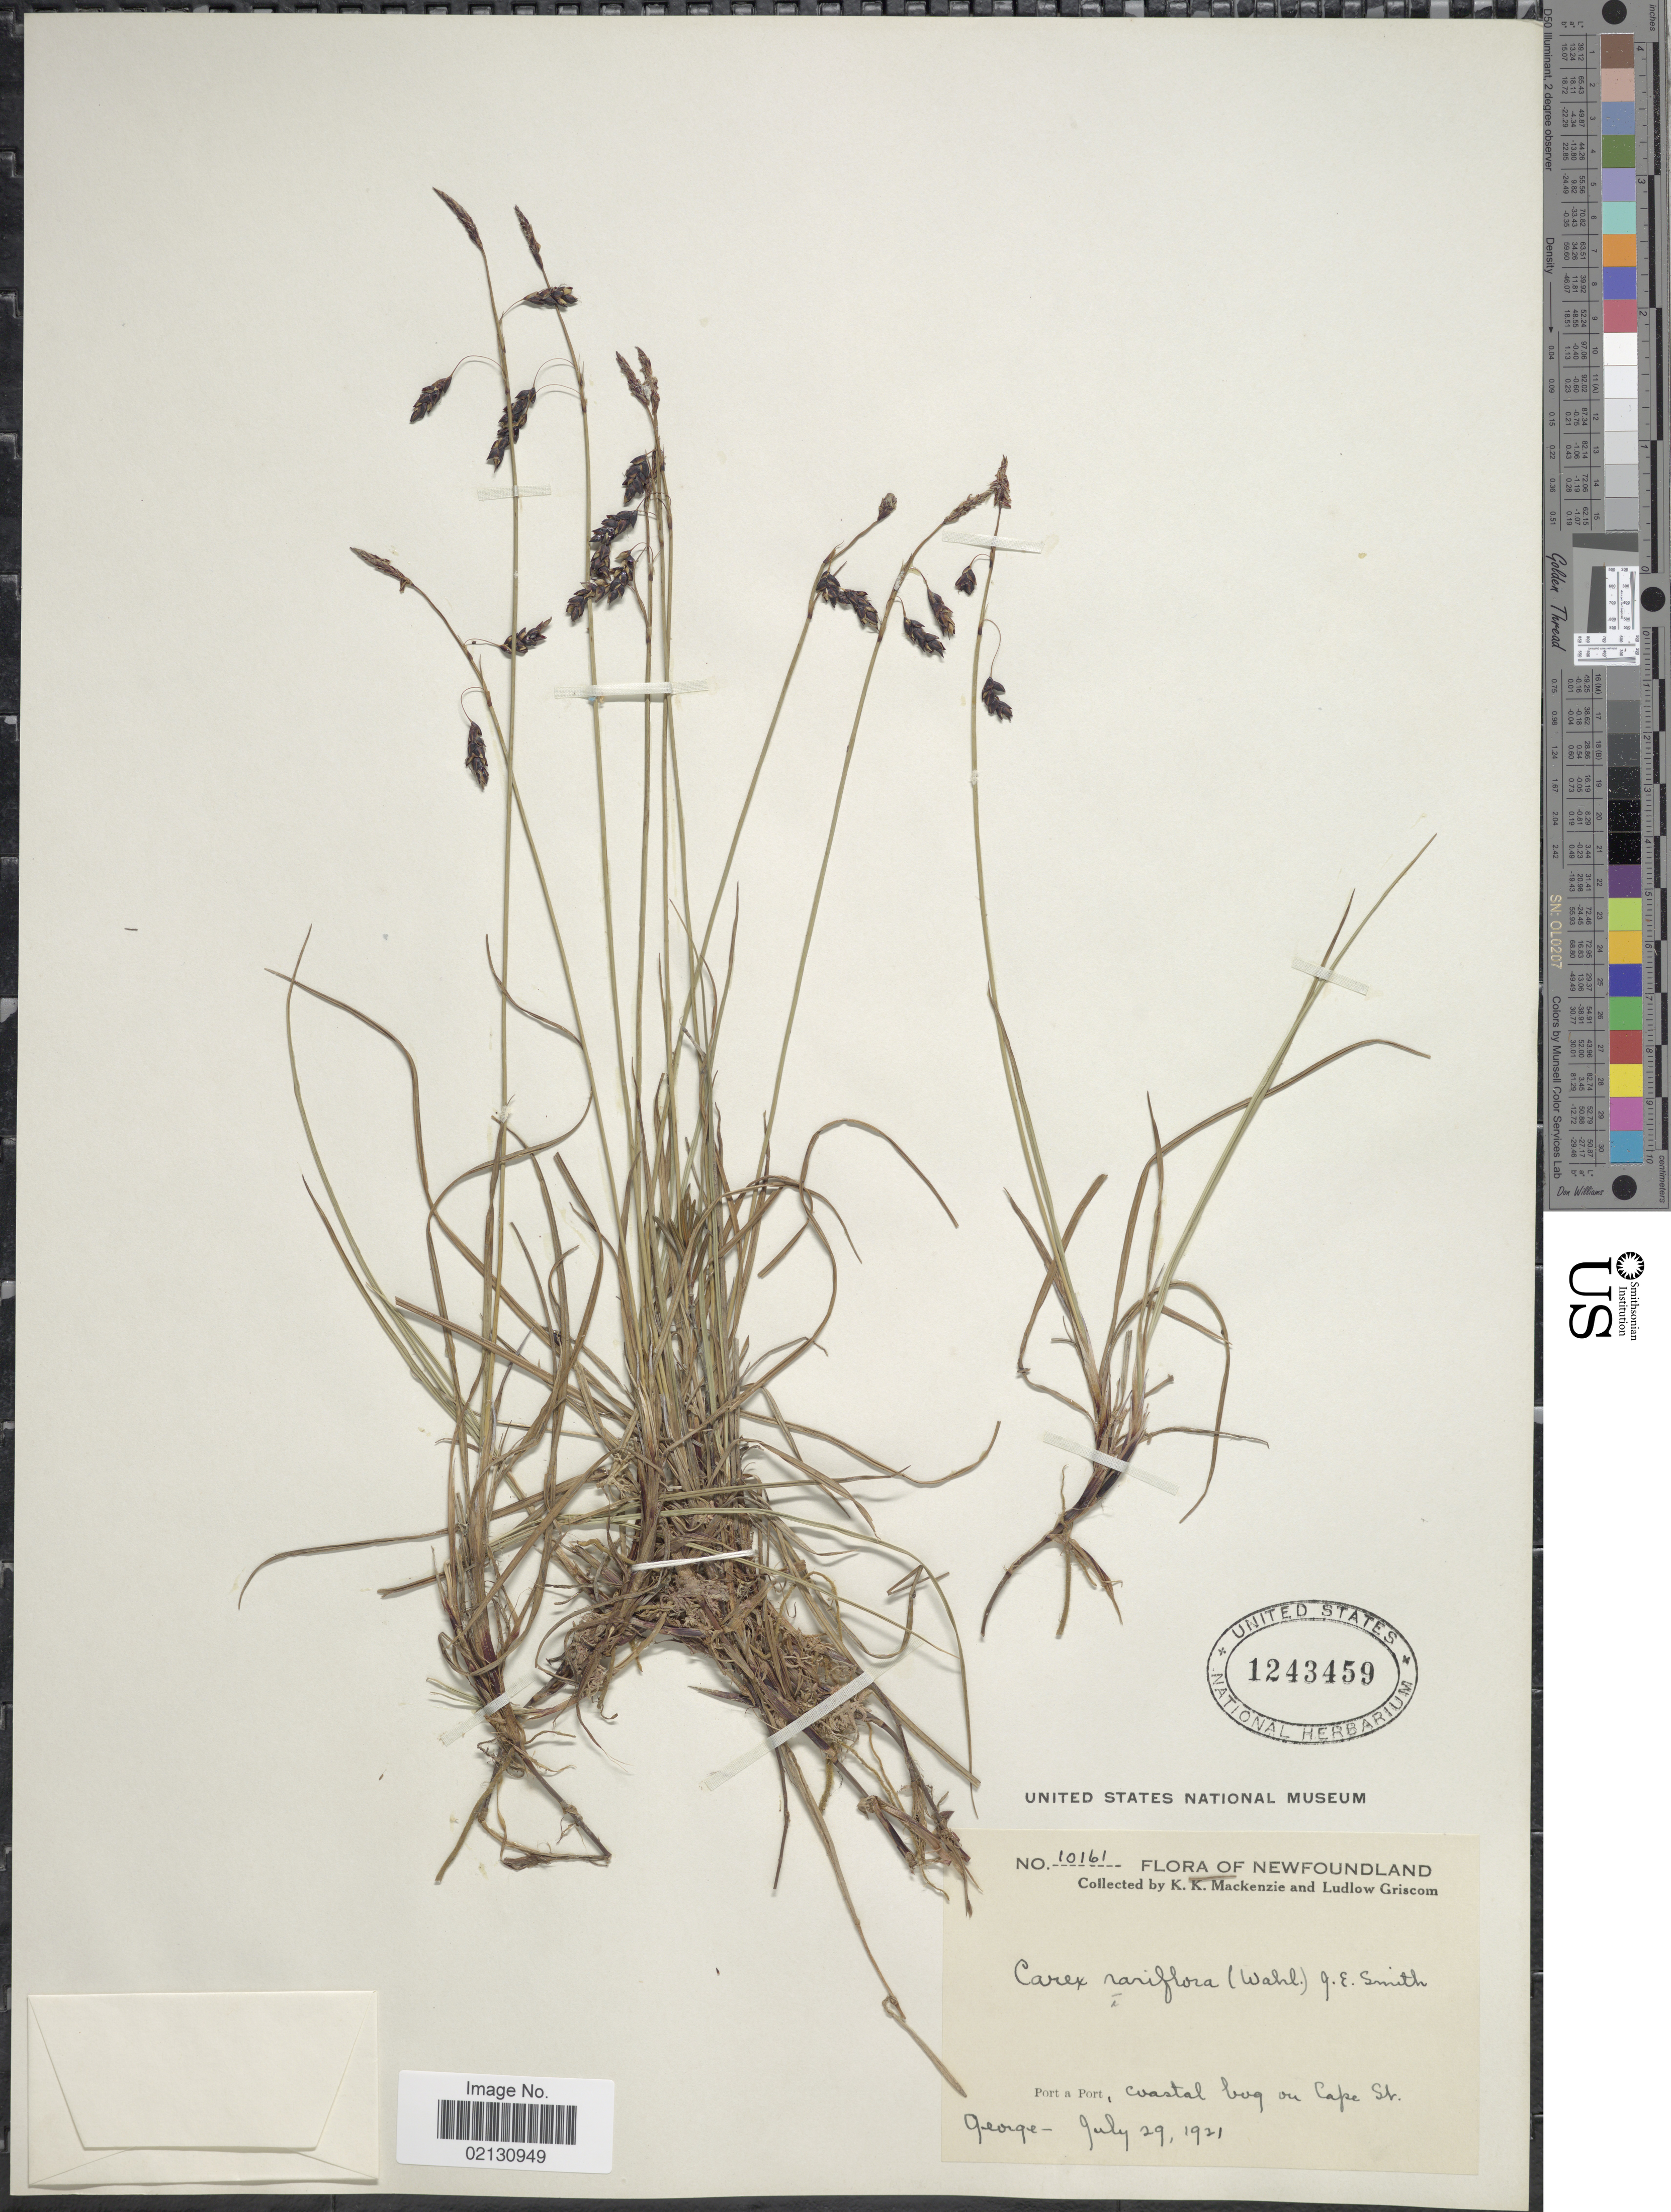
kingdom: Plantae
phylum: Tracheophyta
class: Liliopsida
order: Poales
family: Cyperaceae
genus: Carex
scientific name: Carex rariflora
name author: (Wahlenb.) Sm.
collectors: K. K. Mackenzie & L. Griscom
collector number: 10161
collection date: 1921-07-29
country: Canada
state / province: Newfoundland and Labrador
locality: Port a port, Cape St. George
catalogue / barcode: US 1243459